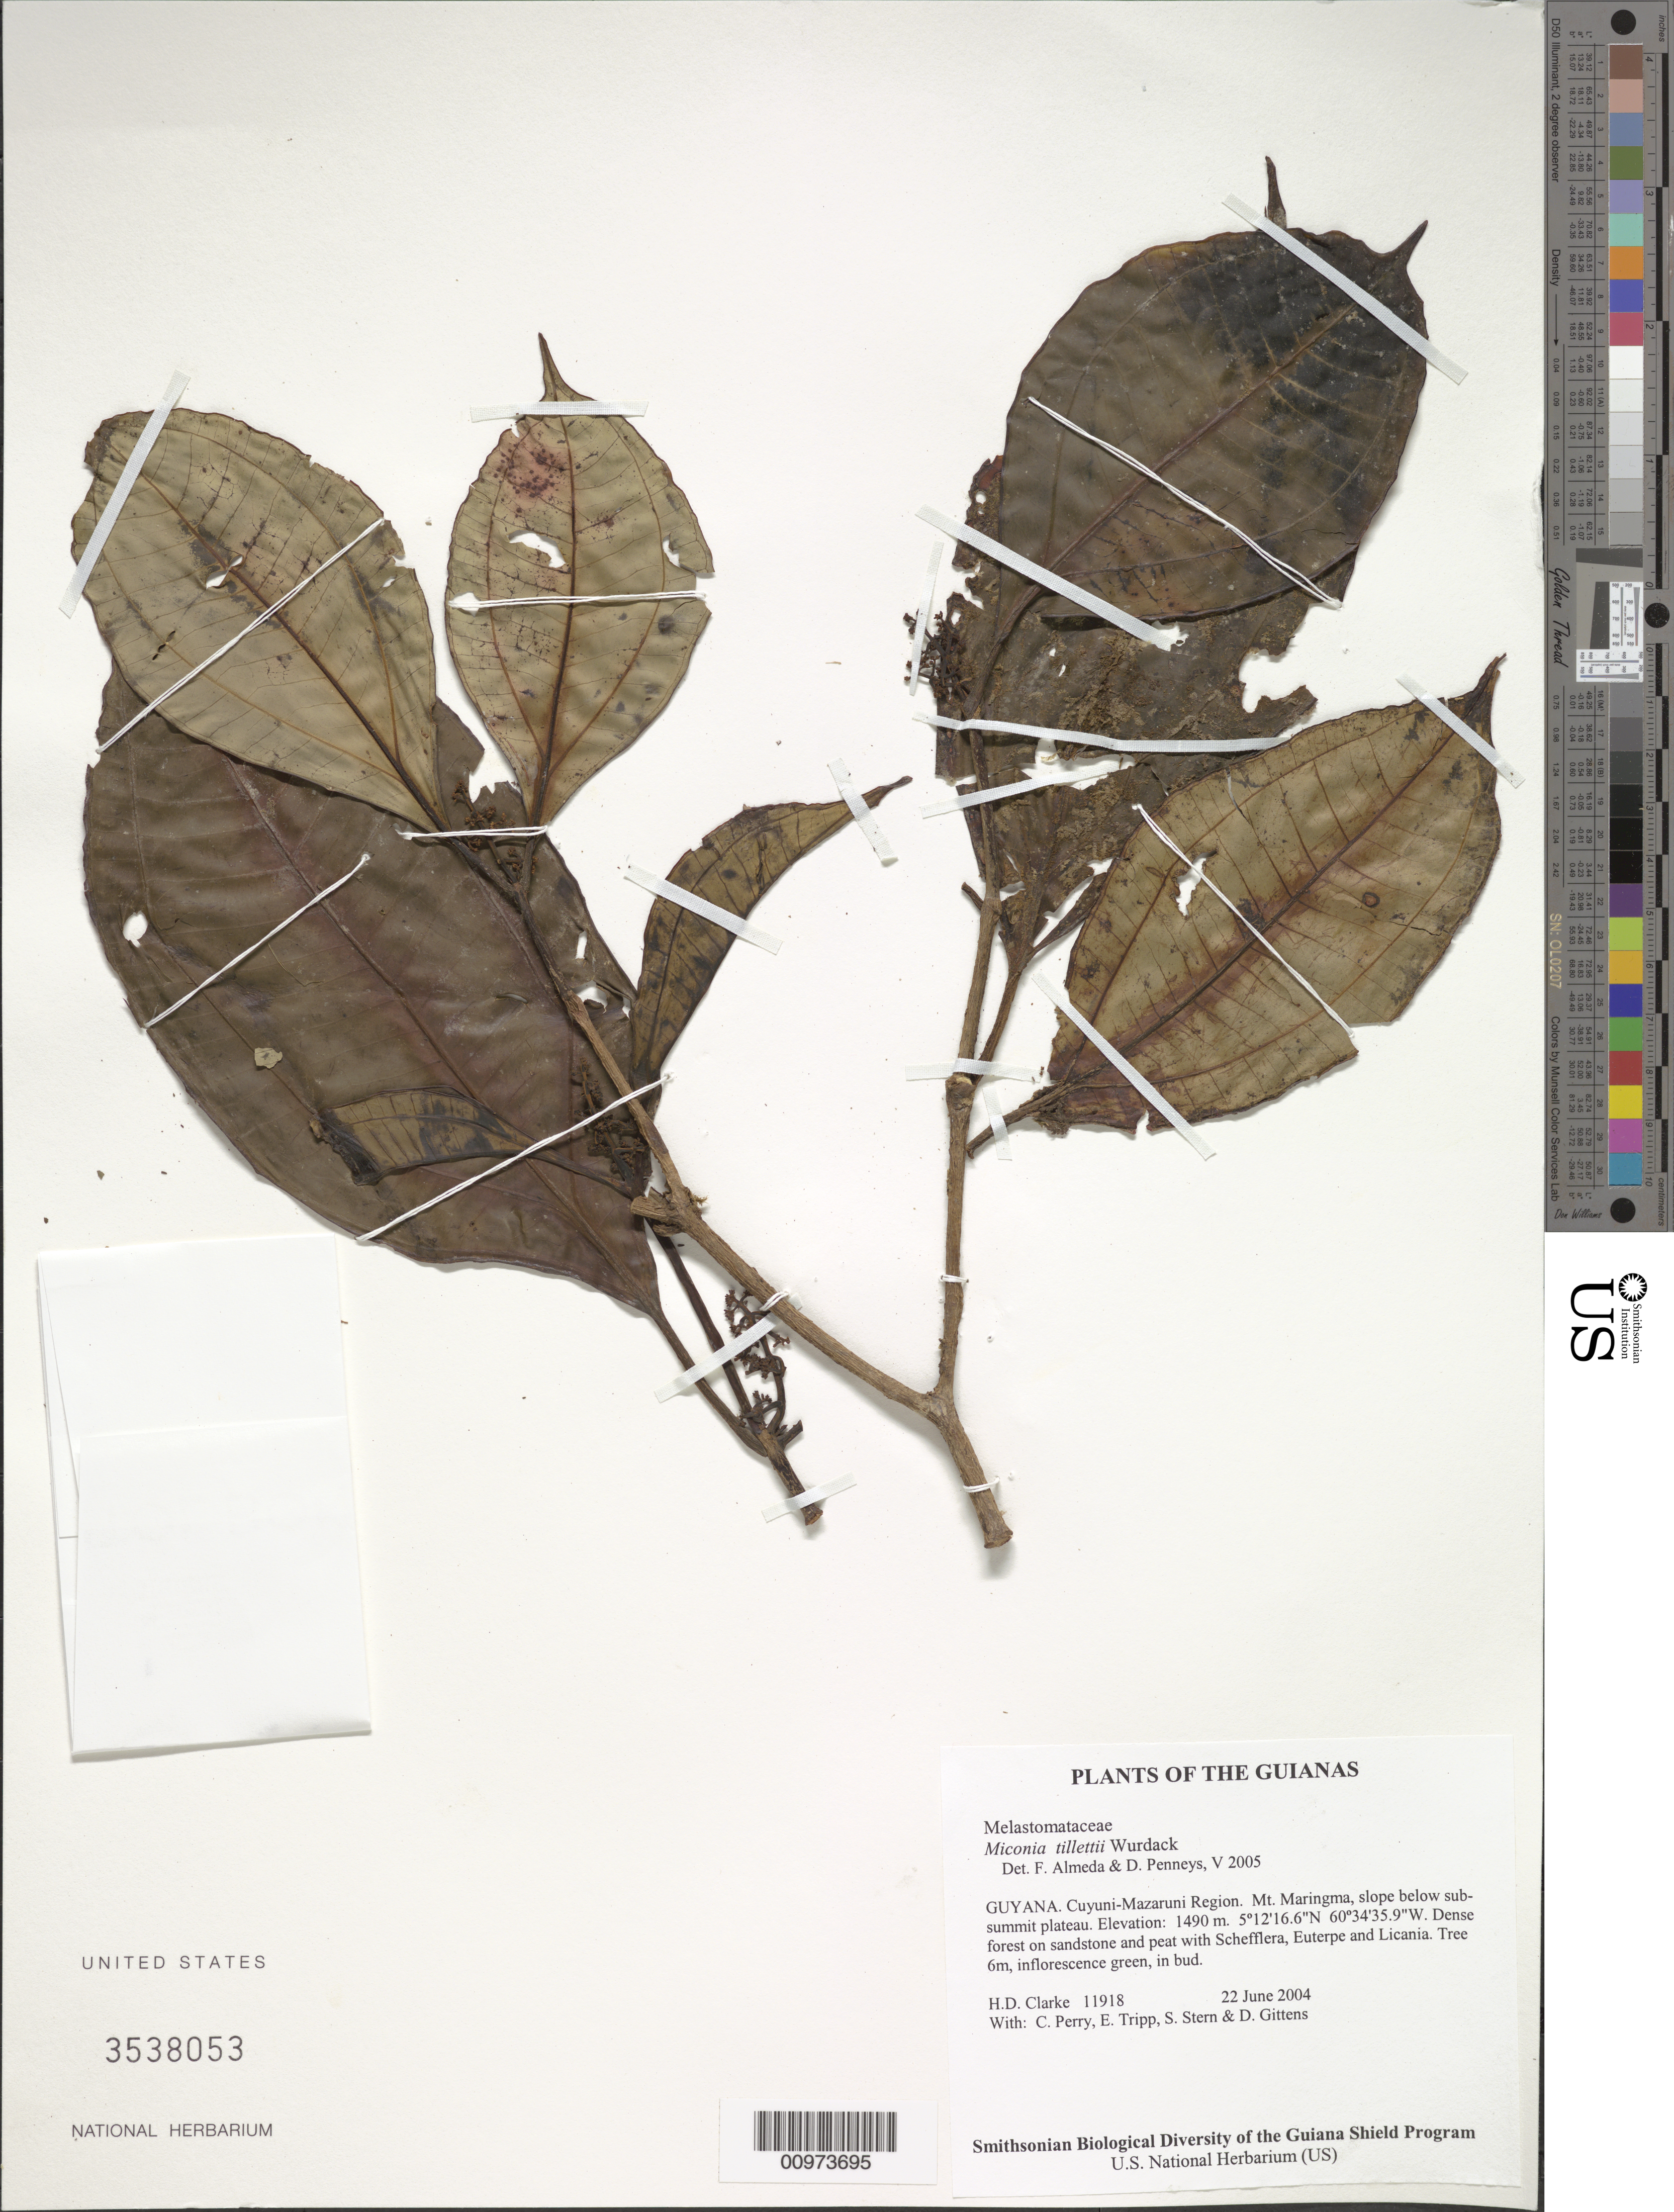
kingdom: Plantae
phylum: Tracheophyta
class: Magnoliopsida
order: Myrtales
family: Melastomataceae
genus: Miconia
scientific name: Miconia tillettii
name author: Wurdack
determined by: Almeda, F.; Penneys, D. S.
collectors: H. D. Clarke, C. Perry, E. Tripp, S. R. Stern & D. Gittens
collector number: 11918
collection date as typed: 22 June 2004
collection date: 2004-06-22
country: Guyana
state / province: Cuyuni-Mazaruni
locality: Mt. Maringma, slope below sub-summit plateau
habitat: Dense forest on sandstone and peat with Schefflera, Euterpe and Licania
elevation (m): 1490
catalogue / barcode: US 3538053